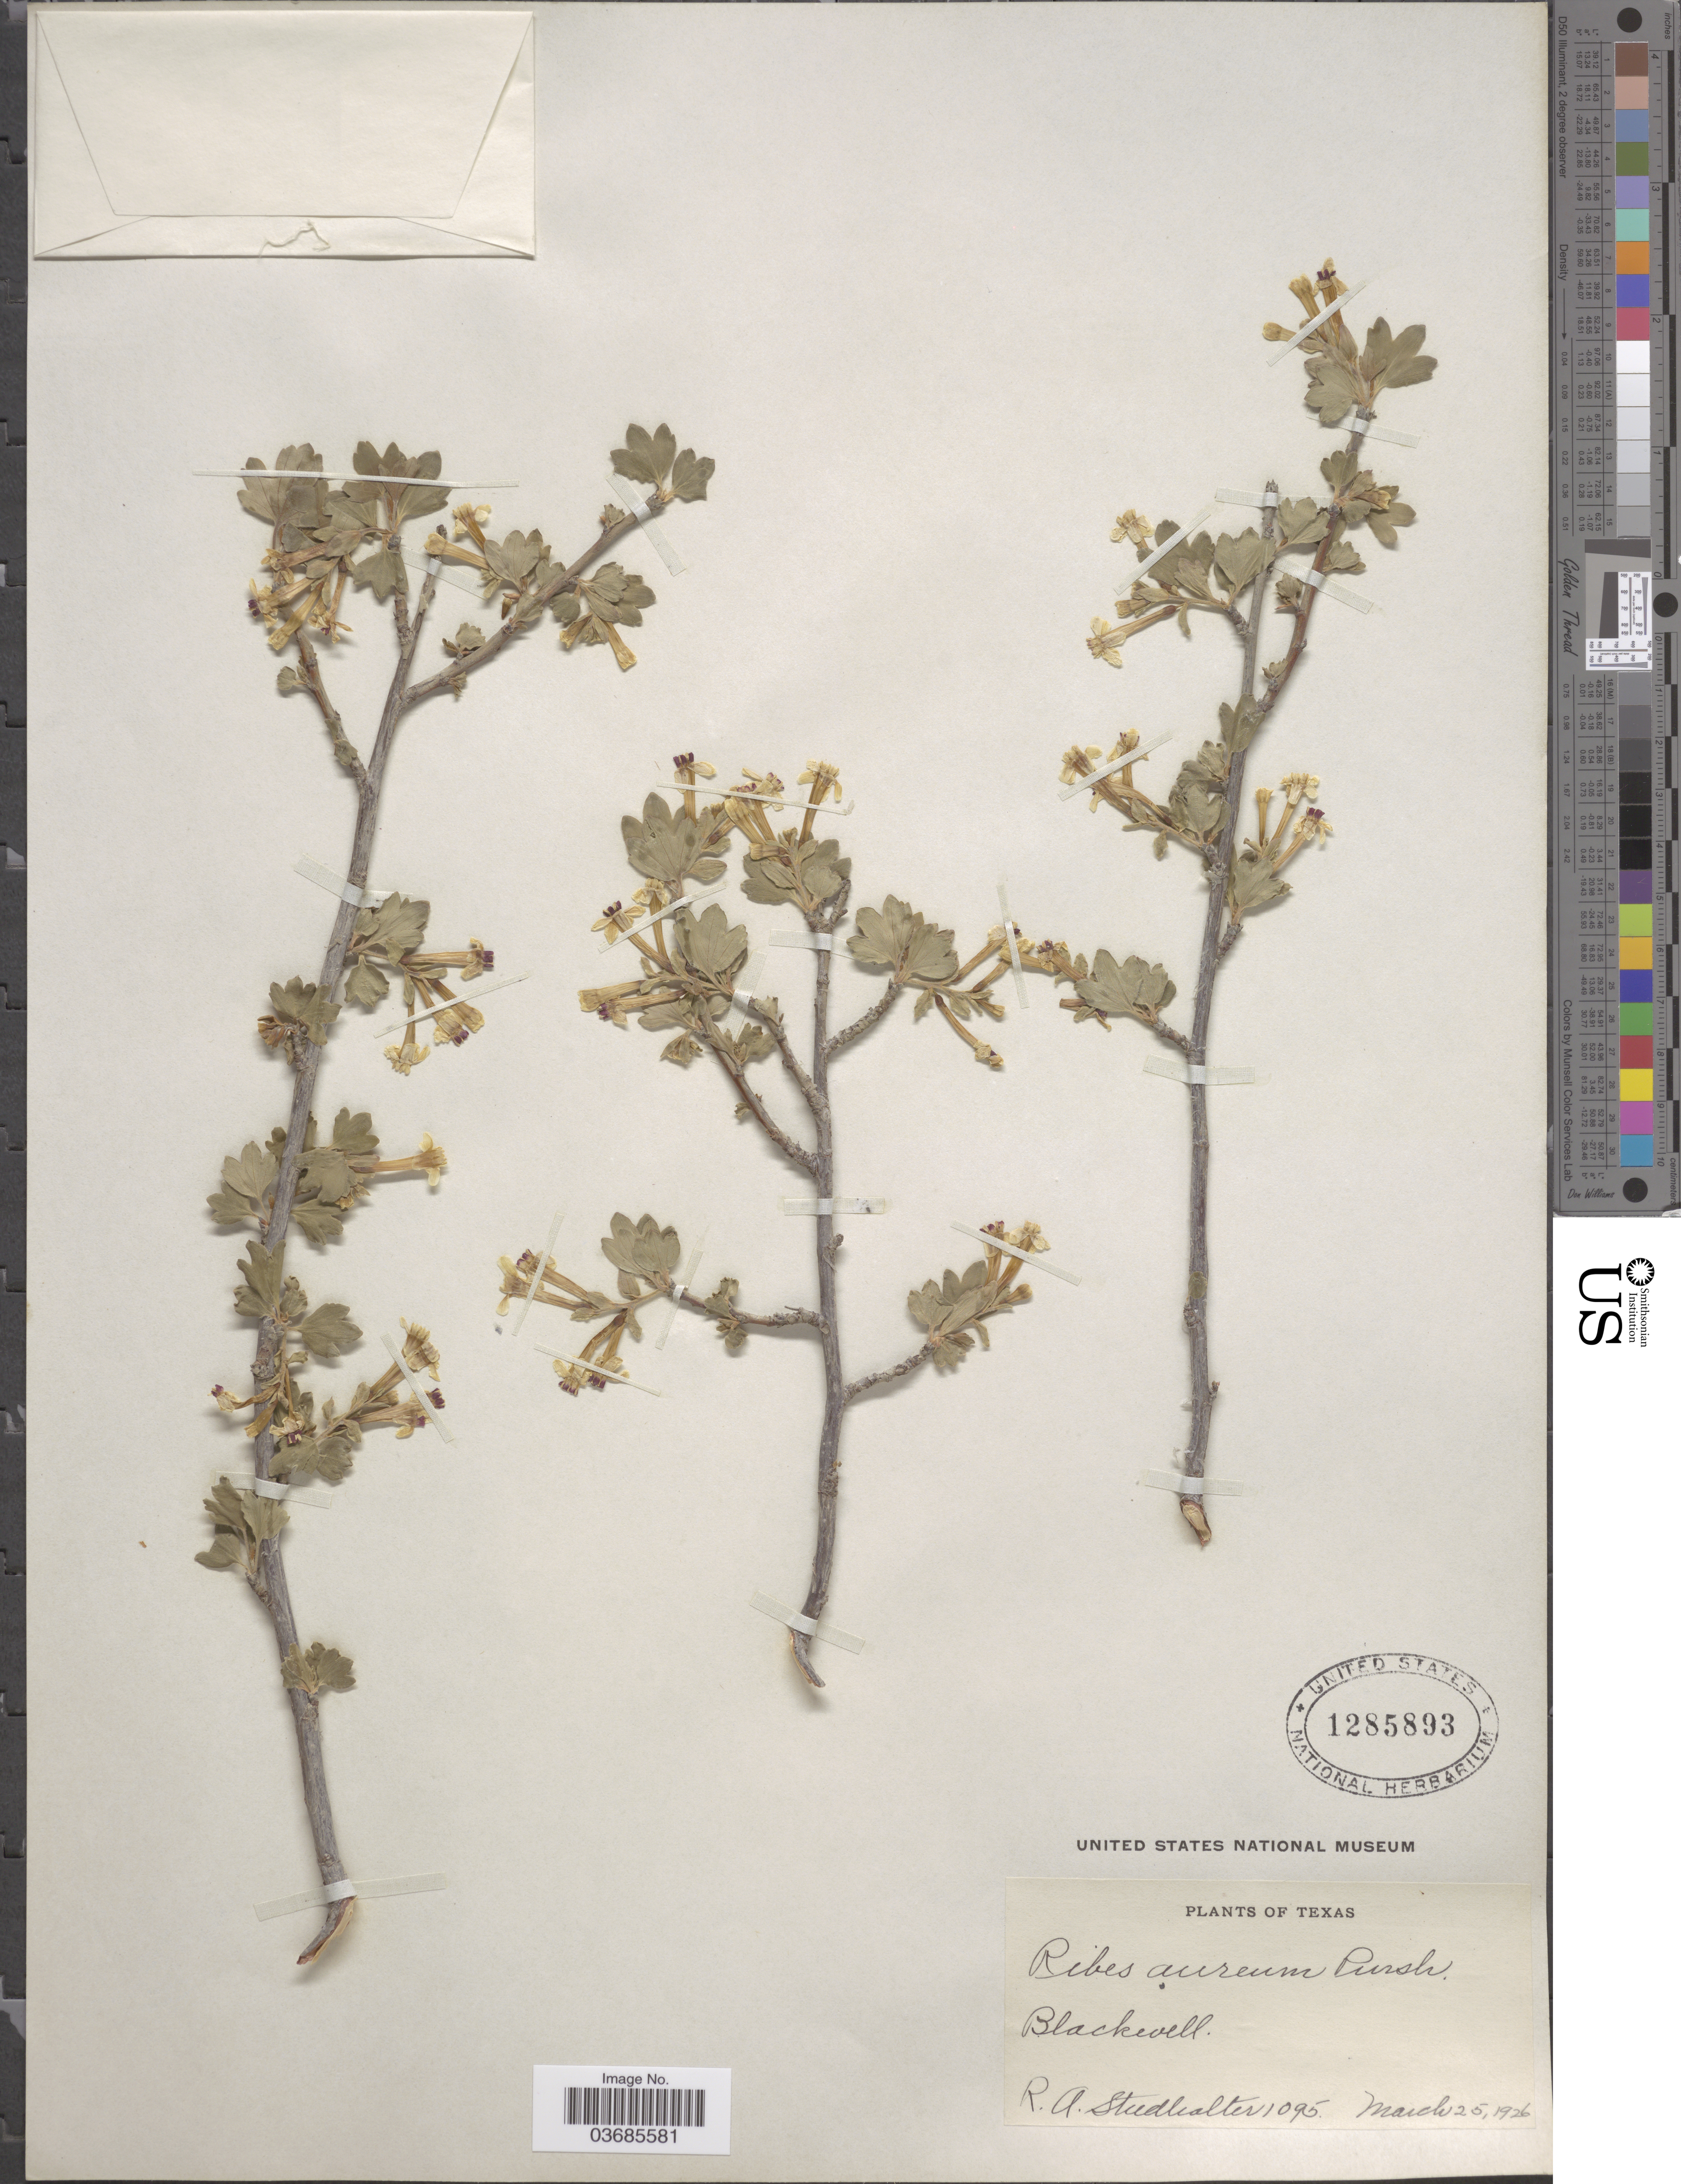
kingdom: Plantae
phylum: Tracheophyta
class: Magnoliopsida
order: Saxifragales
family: Grossulariaceae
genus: Ribes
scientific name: Ribes aureum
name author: Pursh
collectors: R. Studhalter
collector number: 1095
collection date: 1926-03-25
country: United States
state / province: Texas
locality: Blackwell.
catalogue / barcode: US 1285893